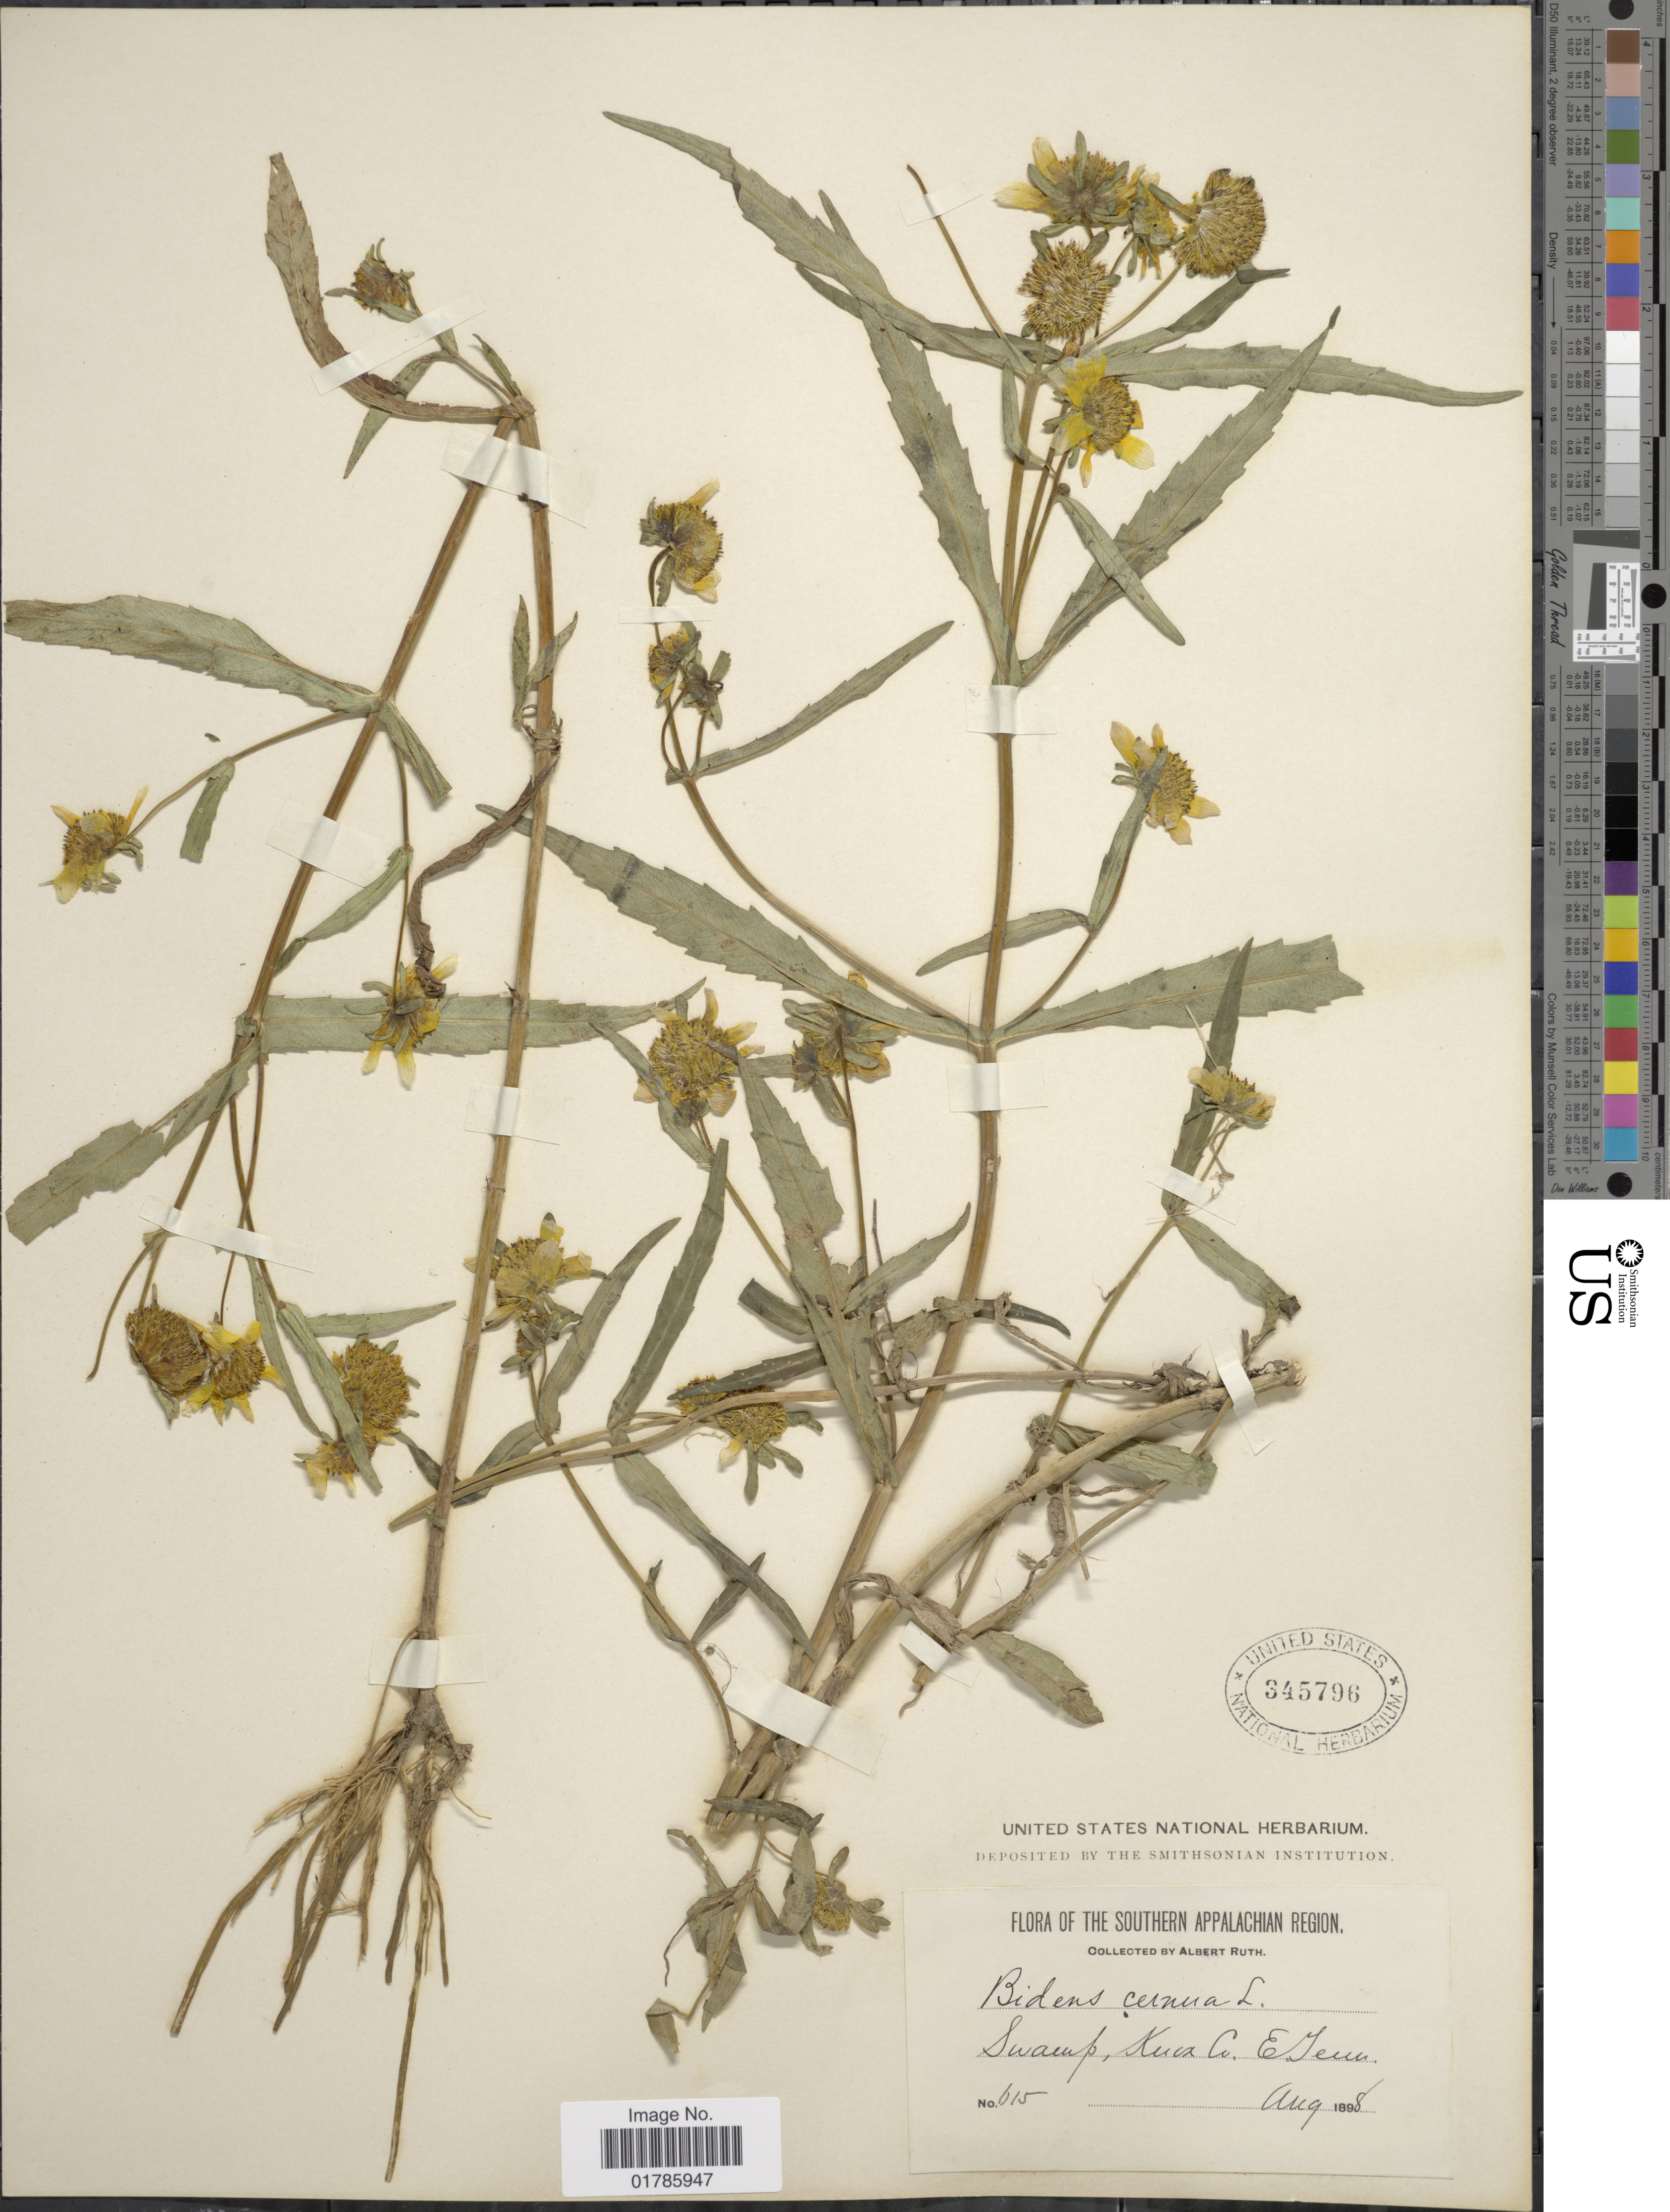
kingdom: Plantae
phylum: Tracheophyta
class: Magnoliopsida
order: Asterales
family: Asteraceae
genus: Bidens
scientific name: Bidens cernua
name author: L.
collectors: A. Ruth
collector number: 615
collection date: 1898-08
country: United States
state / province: Tennessee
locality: Knox Co.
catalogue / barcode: US 345796